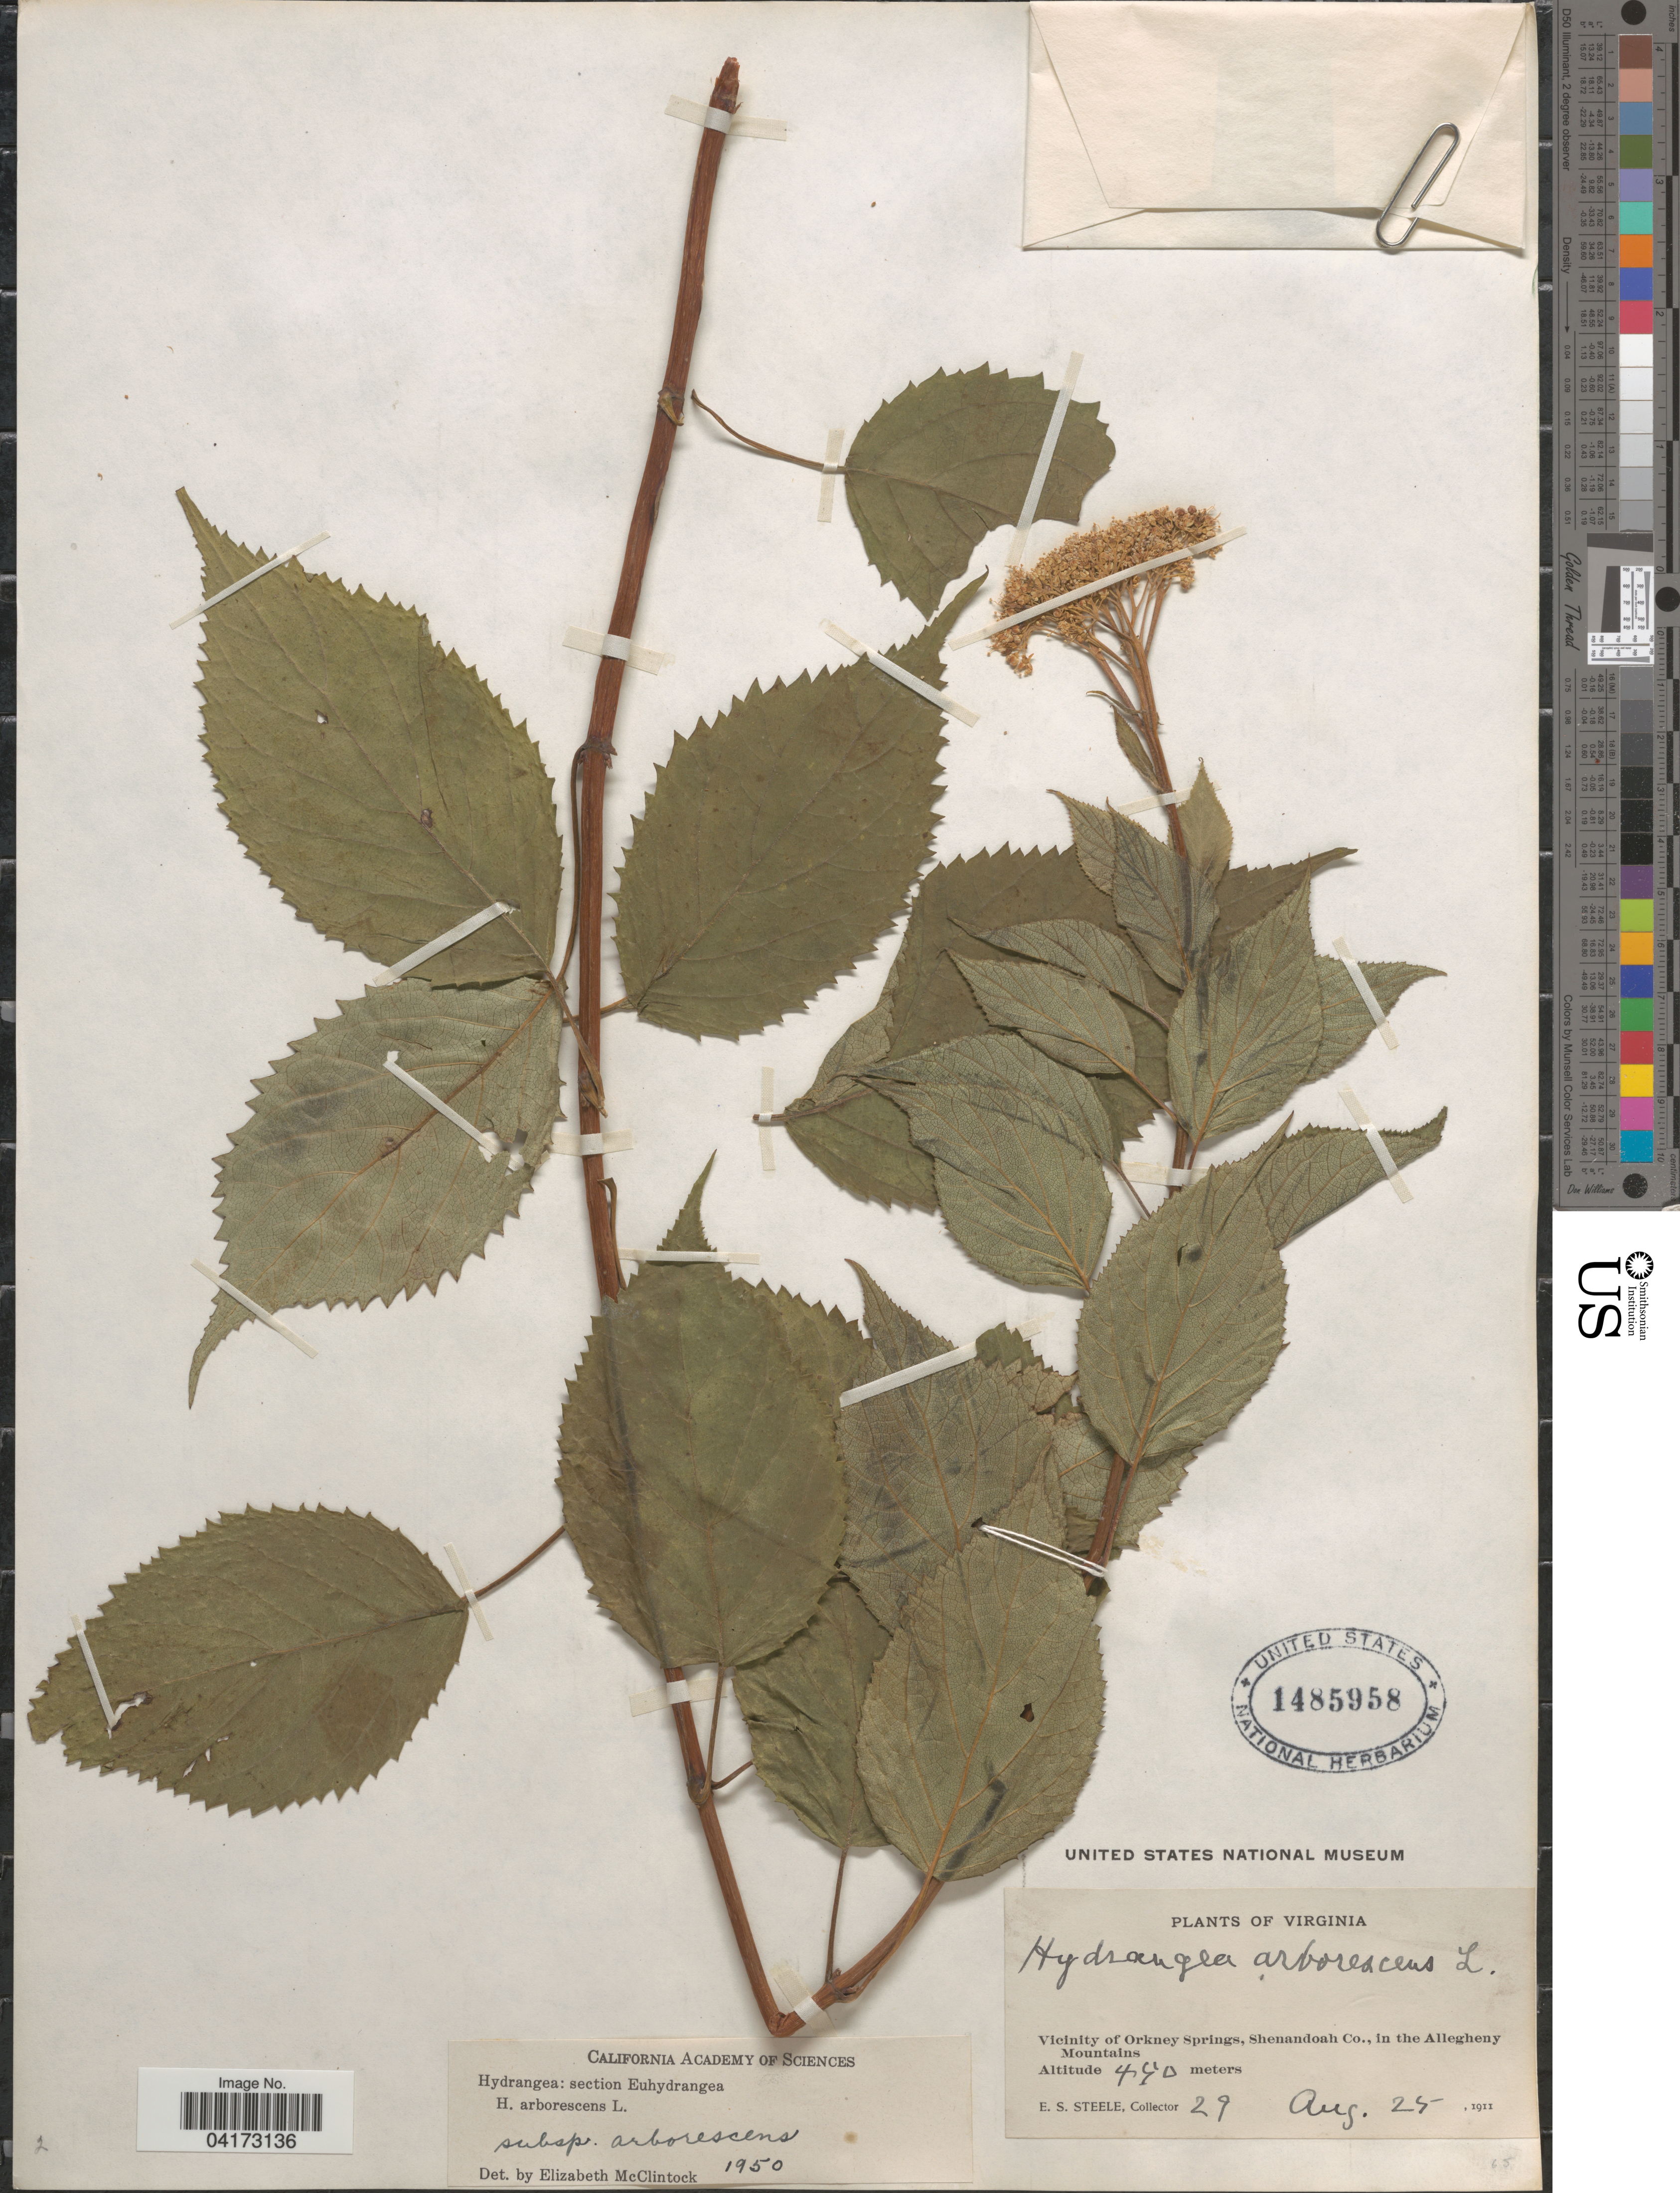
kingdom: Plantae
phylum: Tracheophyta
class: Magnoliopsida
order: Cornales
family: Hydrangeaceae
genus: Hydrangea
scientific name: Hydrangea arborescens subsp. arborescens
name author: L.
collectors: E. Steele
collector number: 29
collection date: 1911-08-25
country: United States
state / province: Virginia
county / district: Shenandoah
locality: Vicinity of Orkney Springs, Shenandoah Co., in the Allegheny Mountains.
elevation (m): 450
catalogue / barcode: US 1485958